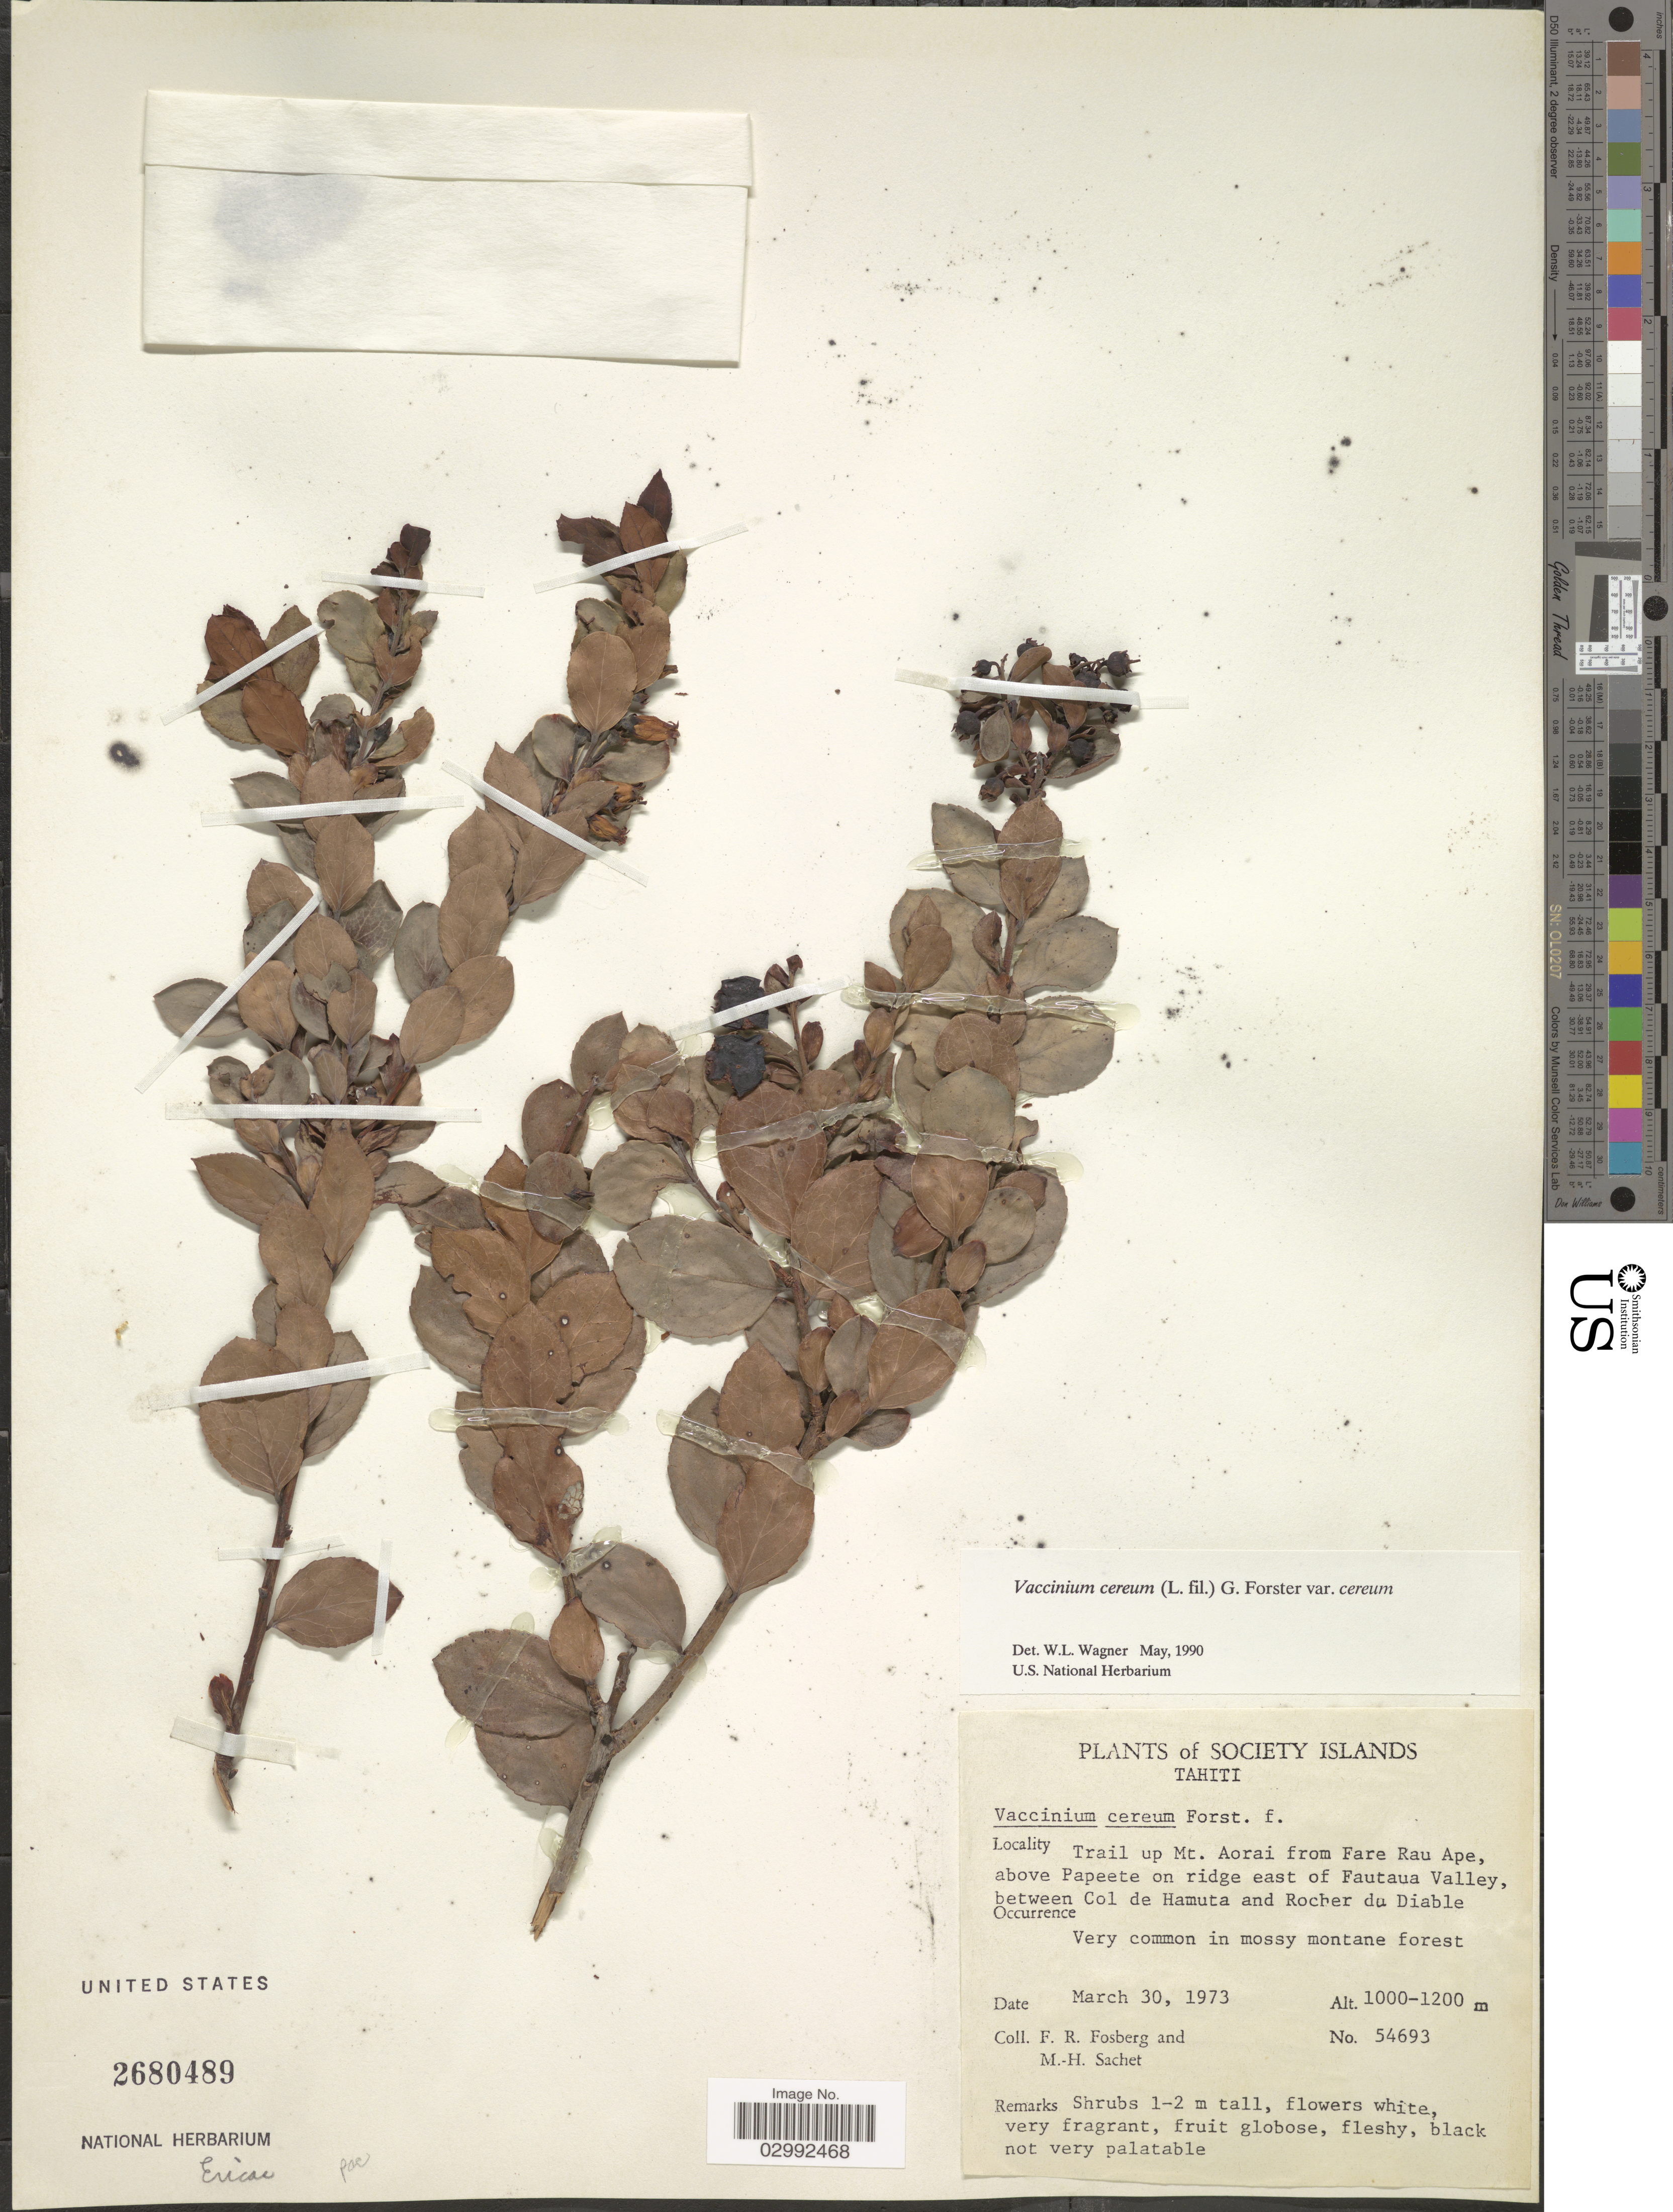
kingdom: Plantae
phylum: Tracheophyta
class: Magnoliopsida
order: Ericales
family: Ericaceae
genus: Vaccinium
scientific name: Vaccinium cereum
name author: (L. f.) G. Forst.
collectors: F. R. Fosberg & M.-H. Sachet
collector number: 54693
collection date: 1973-03-30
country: French Polynesia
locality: Society Islands, Tahiti, Trail up Mt. Aorai from Fare Rau Ape, above Papeete on ridge east of Fautaua Valley, between Col de Hamuta and Rocher du Diable.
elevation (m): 1000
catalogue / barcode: US 2680489